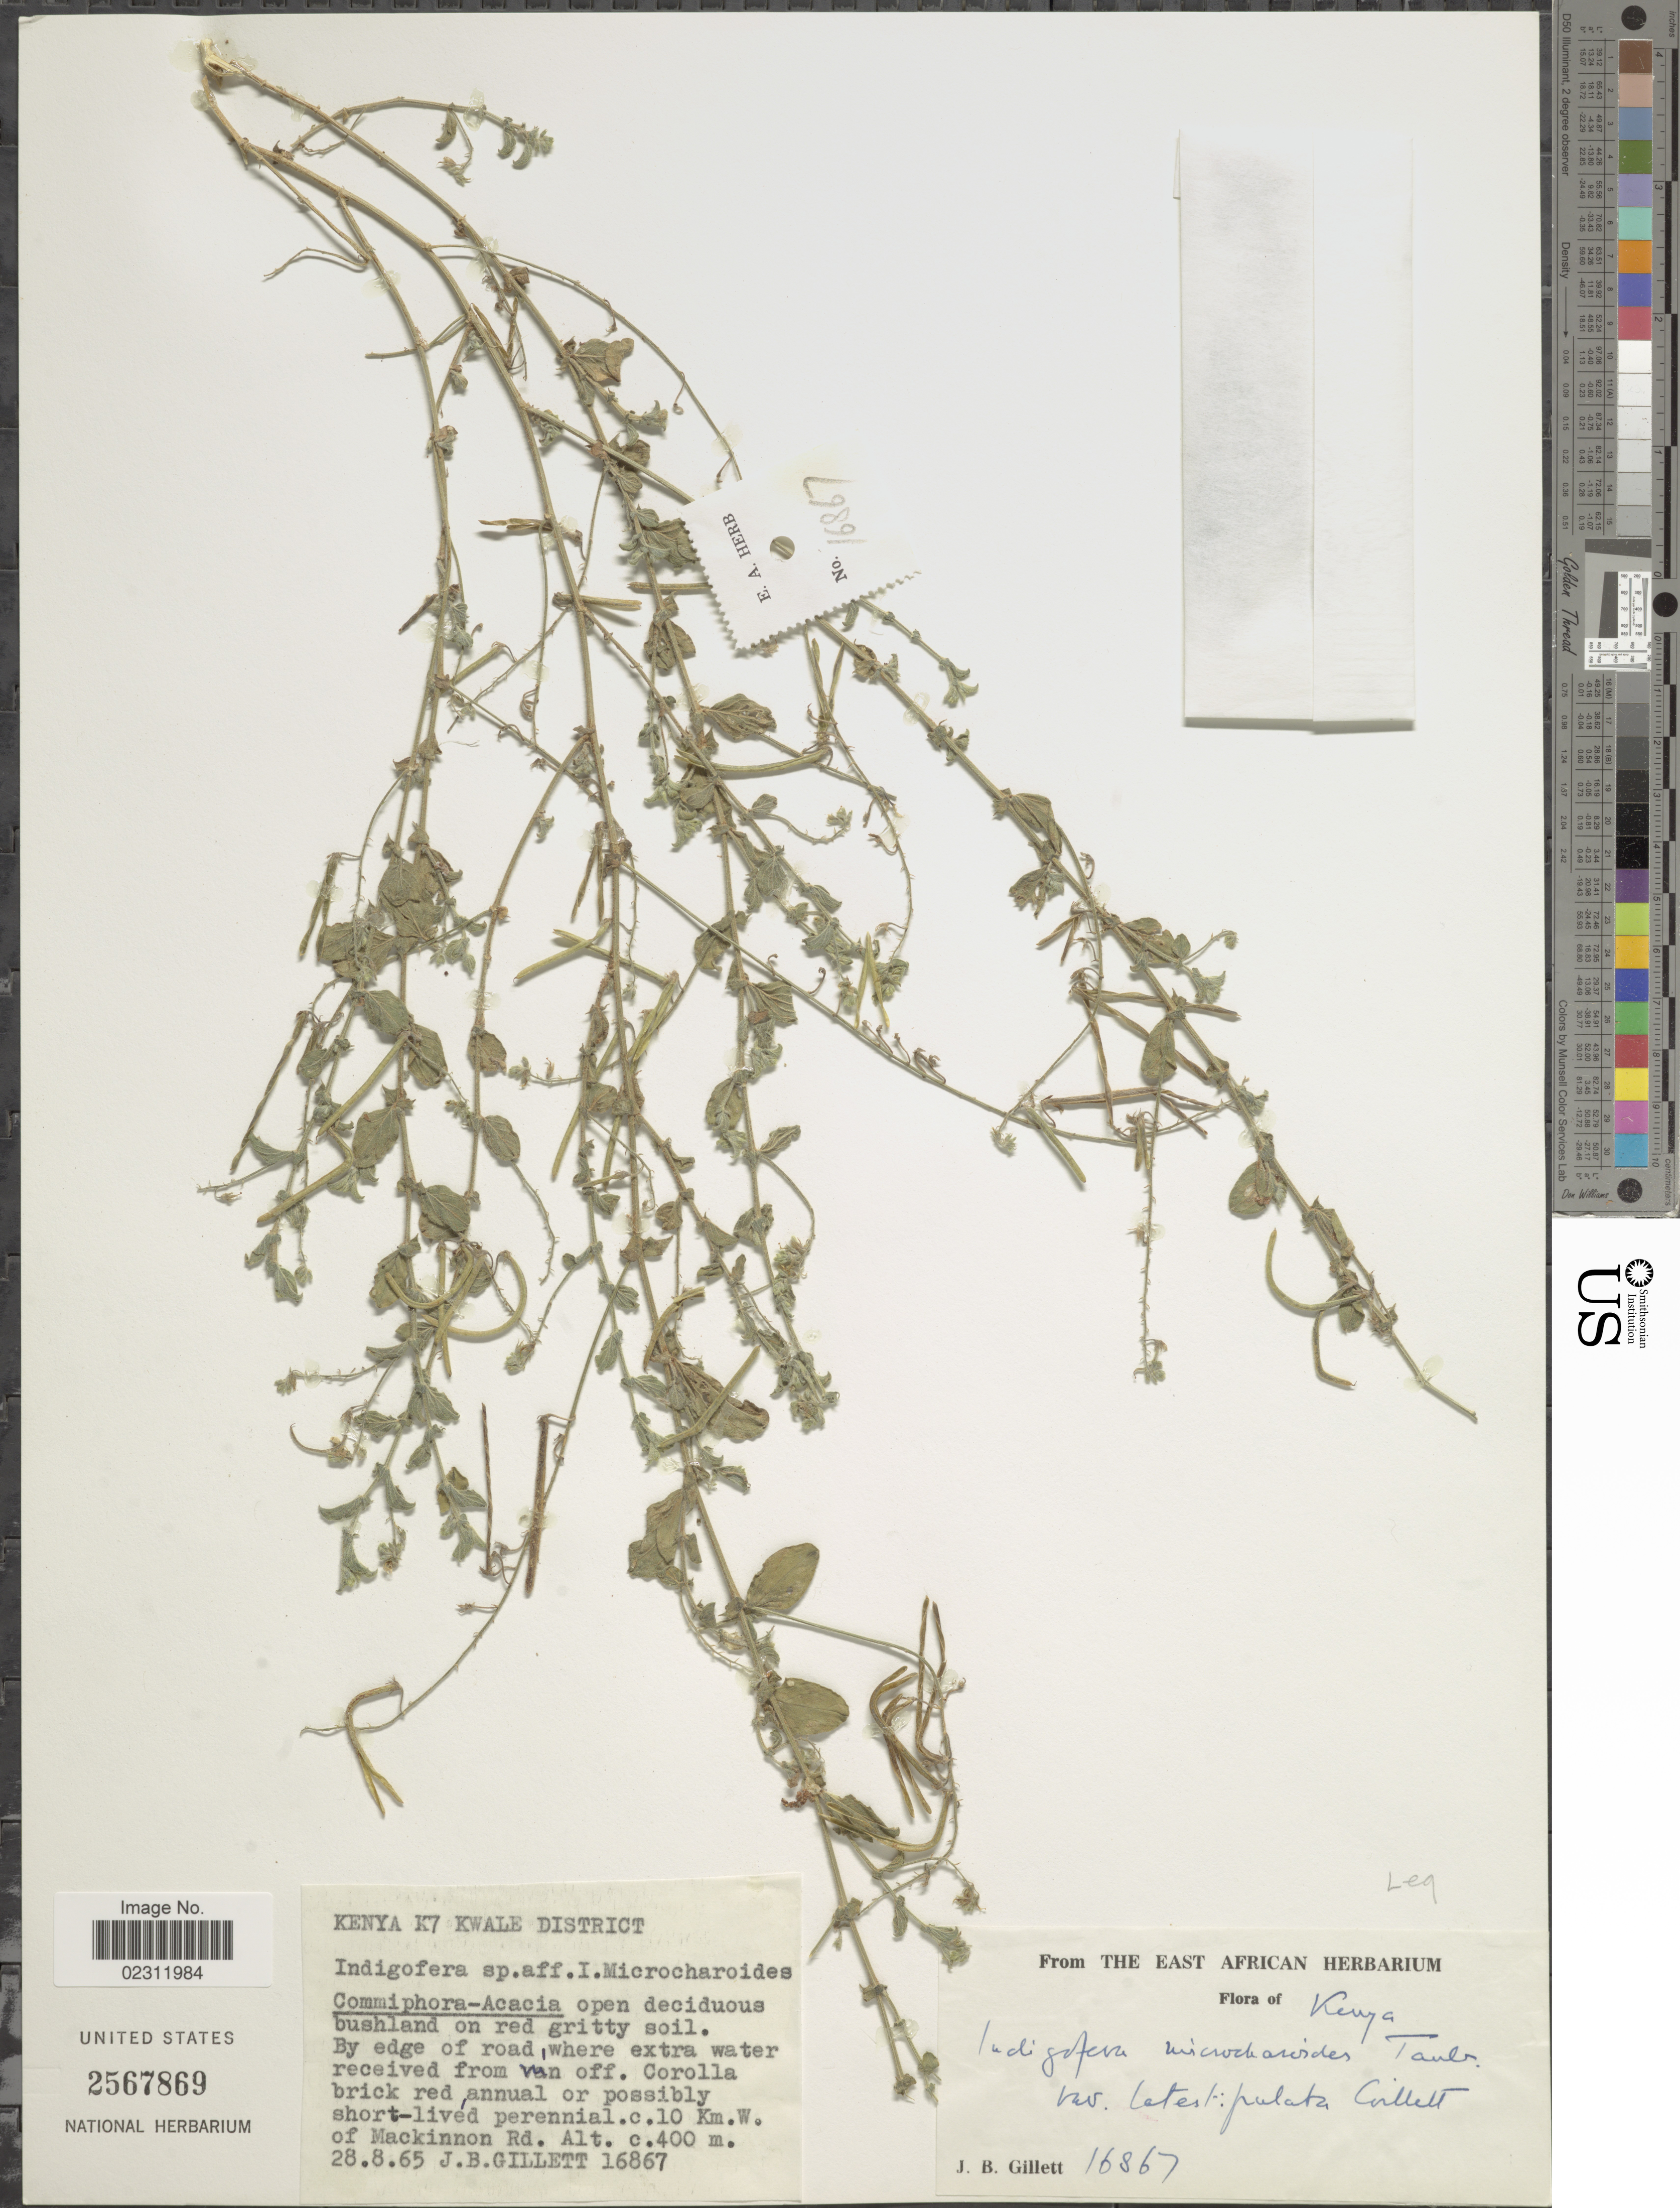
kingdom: Plantae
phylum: Tracheophyta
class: Magnoliopsida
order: Fabales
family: Fabaceae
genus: Indigofera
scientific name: Indigofera microcharoides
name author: Taub.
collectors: J. B. Gillett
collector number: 16867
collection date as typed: Transcribed d/m/y: 28/8/65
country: Kenya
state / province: Kwale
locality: Kenya K7, Kwale District, c. 10 km W of Mackinon Rd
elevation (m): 400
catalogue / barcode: US 2567869